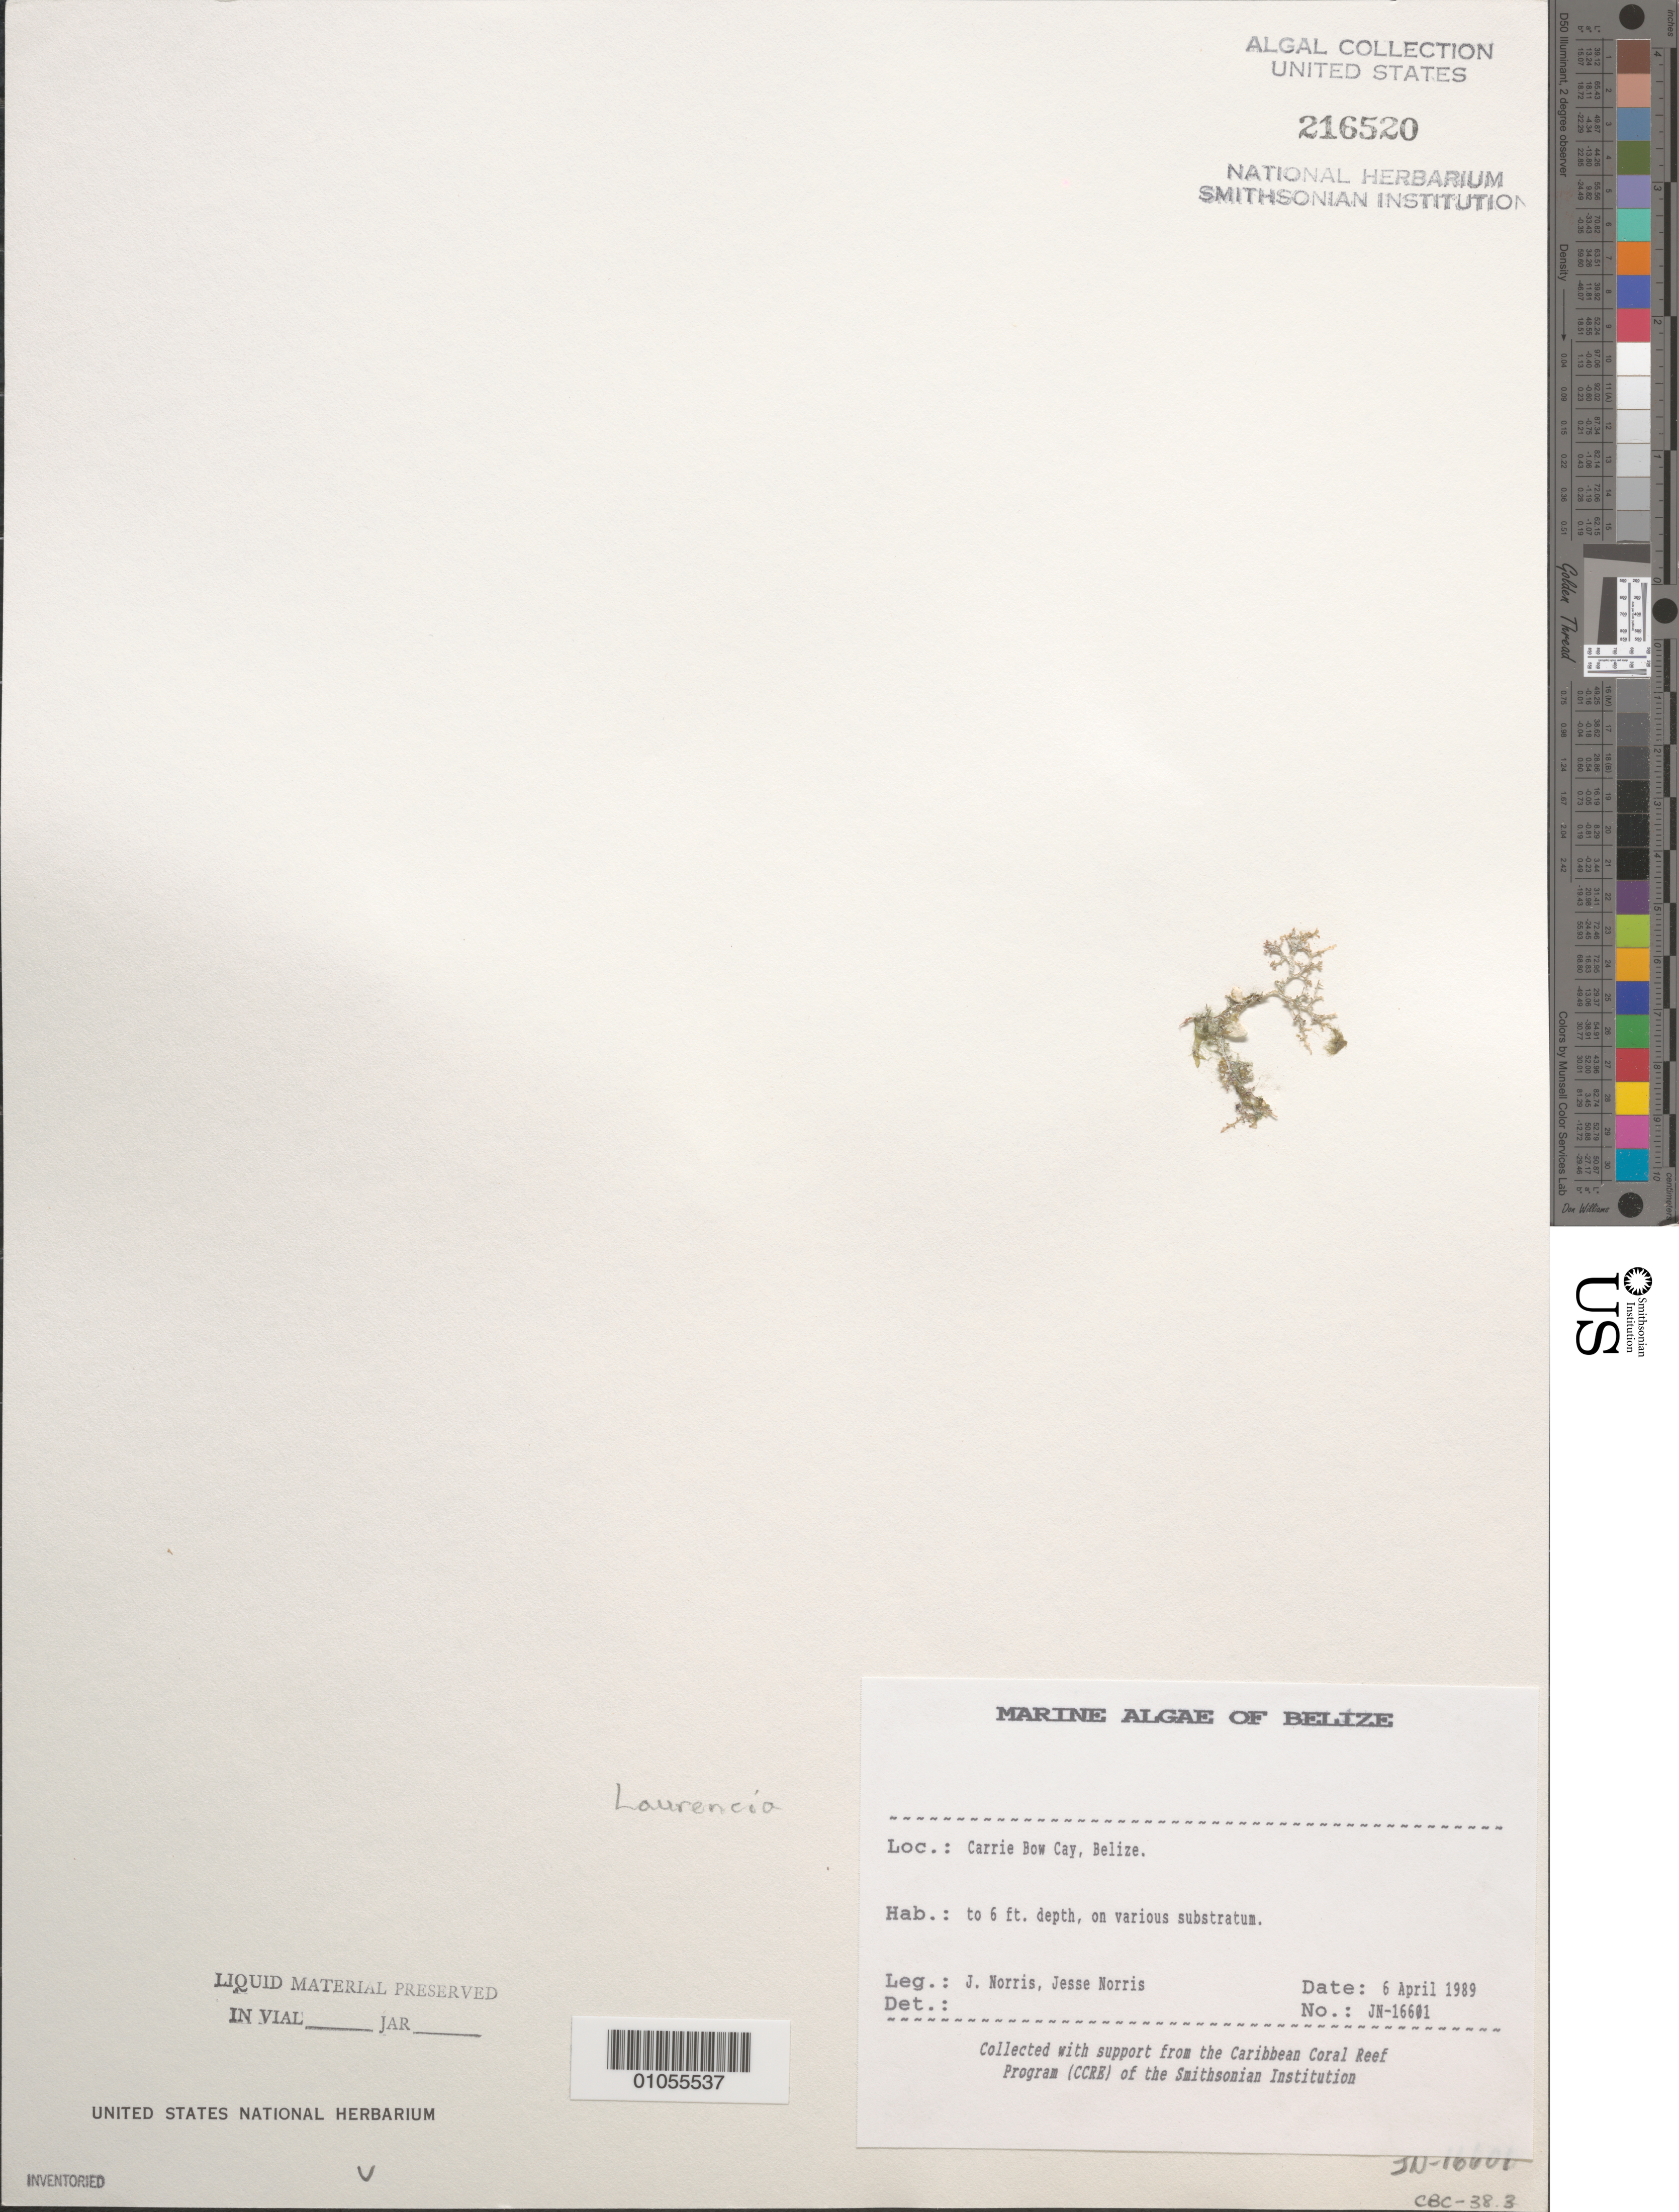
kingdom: Plantae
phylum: Rhodophyta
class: Florideophyceae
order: Ceramiales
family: Rhodomelaceae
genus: Laurencia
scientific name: Laurencia sp.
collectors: J. N. Norris & J. A. Norris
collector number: JN-16601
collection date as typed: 06 Apr 1989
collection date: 1989-04-06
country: Belize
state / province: Stann Creek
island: Carrie Bow Cay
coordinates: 16 48'N, 88 05'W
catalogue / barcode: US 216520